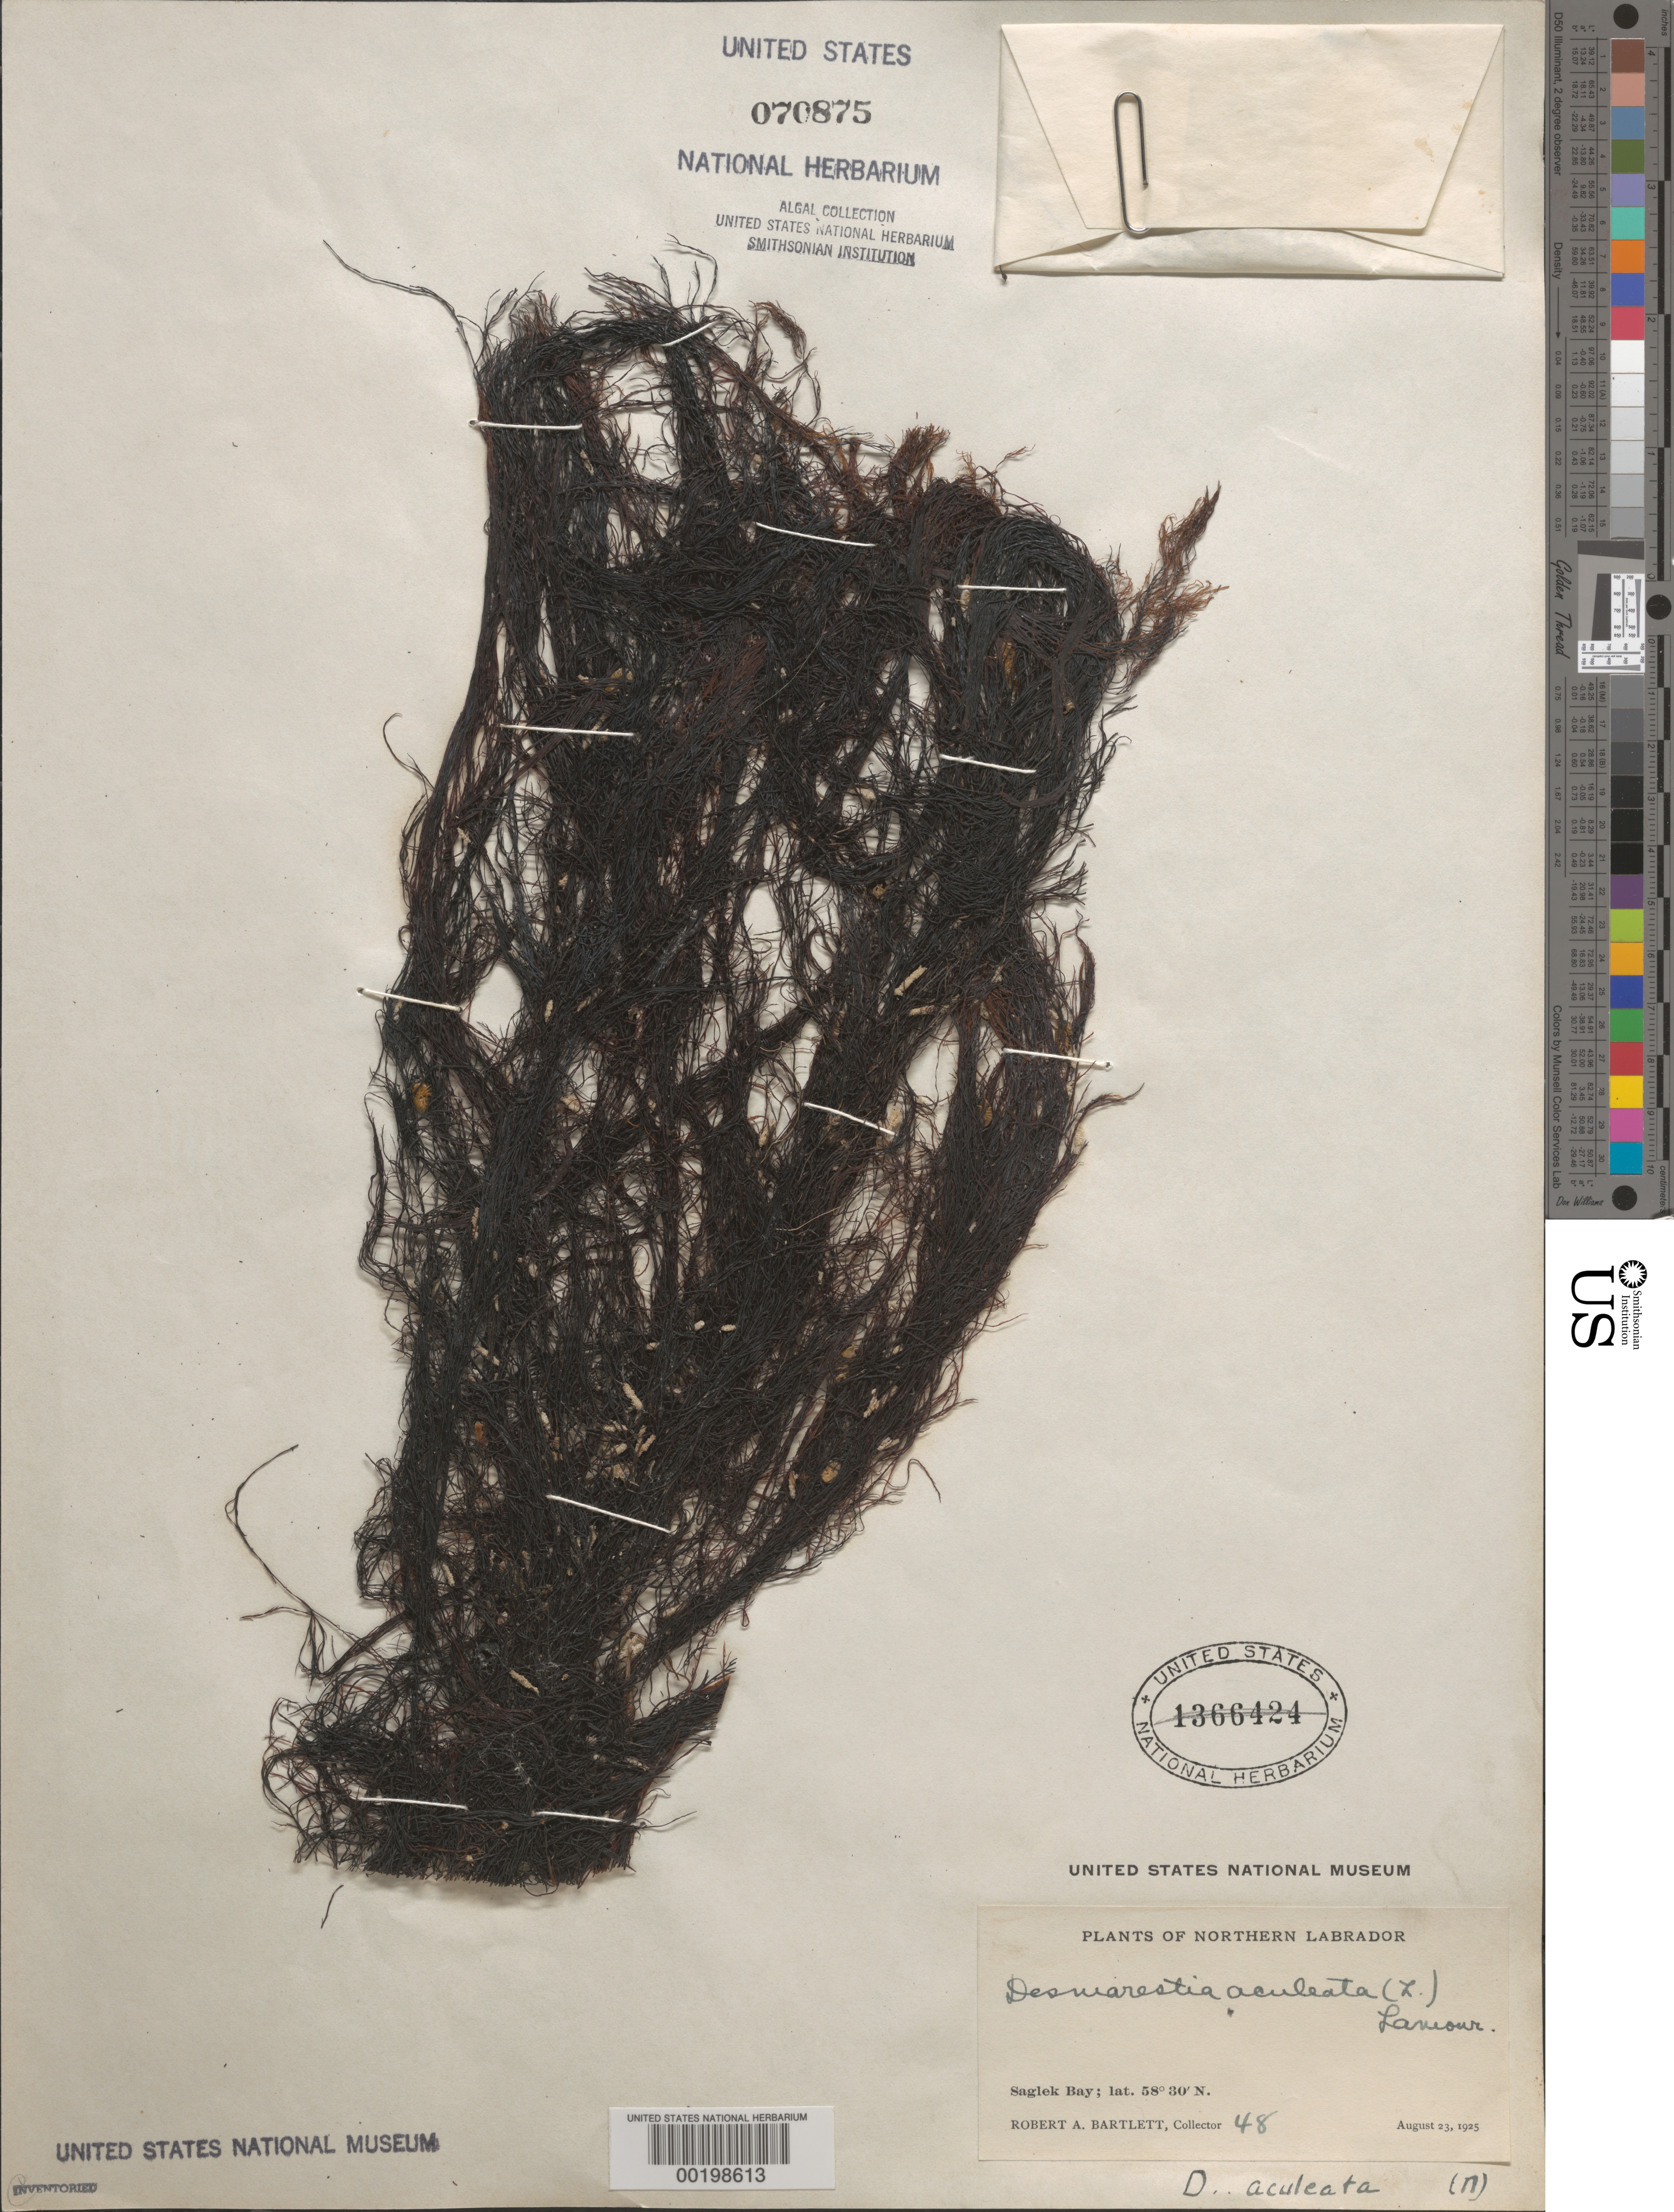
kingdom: Chromista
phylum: Ochrophyta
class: Phaeophyceae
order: Desmarestiales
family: Desmarestiaceae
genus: Desmarestia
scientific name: Desmarestia aculeata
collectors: R. A. Bartlett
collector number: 48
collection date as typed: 23 Aug 1925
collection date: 1925-08-23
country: Canada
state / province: Newfoundland and Labrador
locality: Saglek Bay (latitude/longitude recorded as: lat=58:30:0:N long=:::)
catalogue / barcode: US 70875